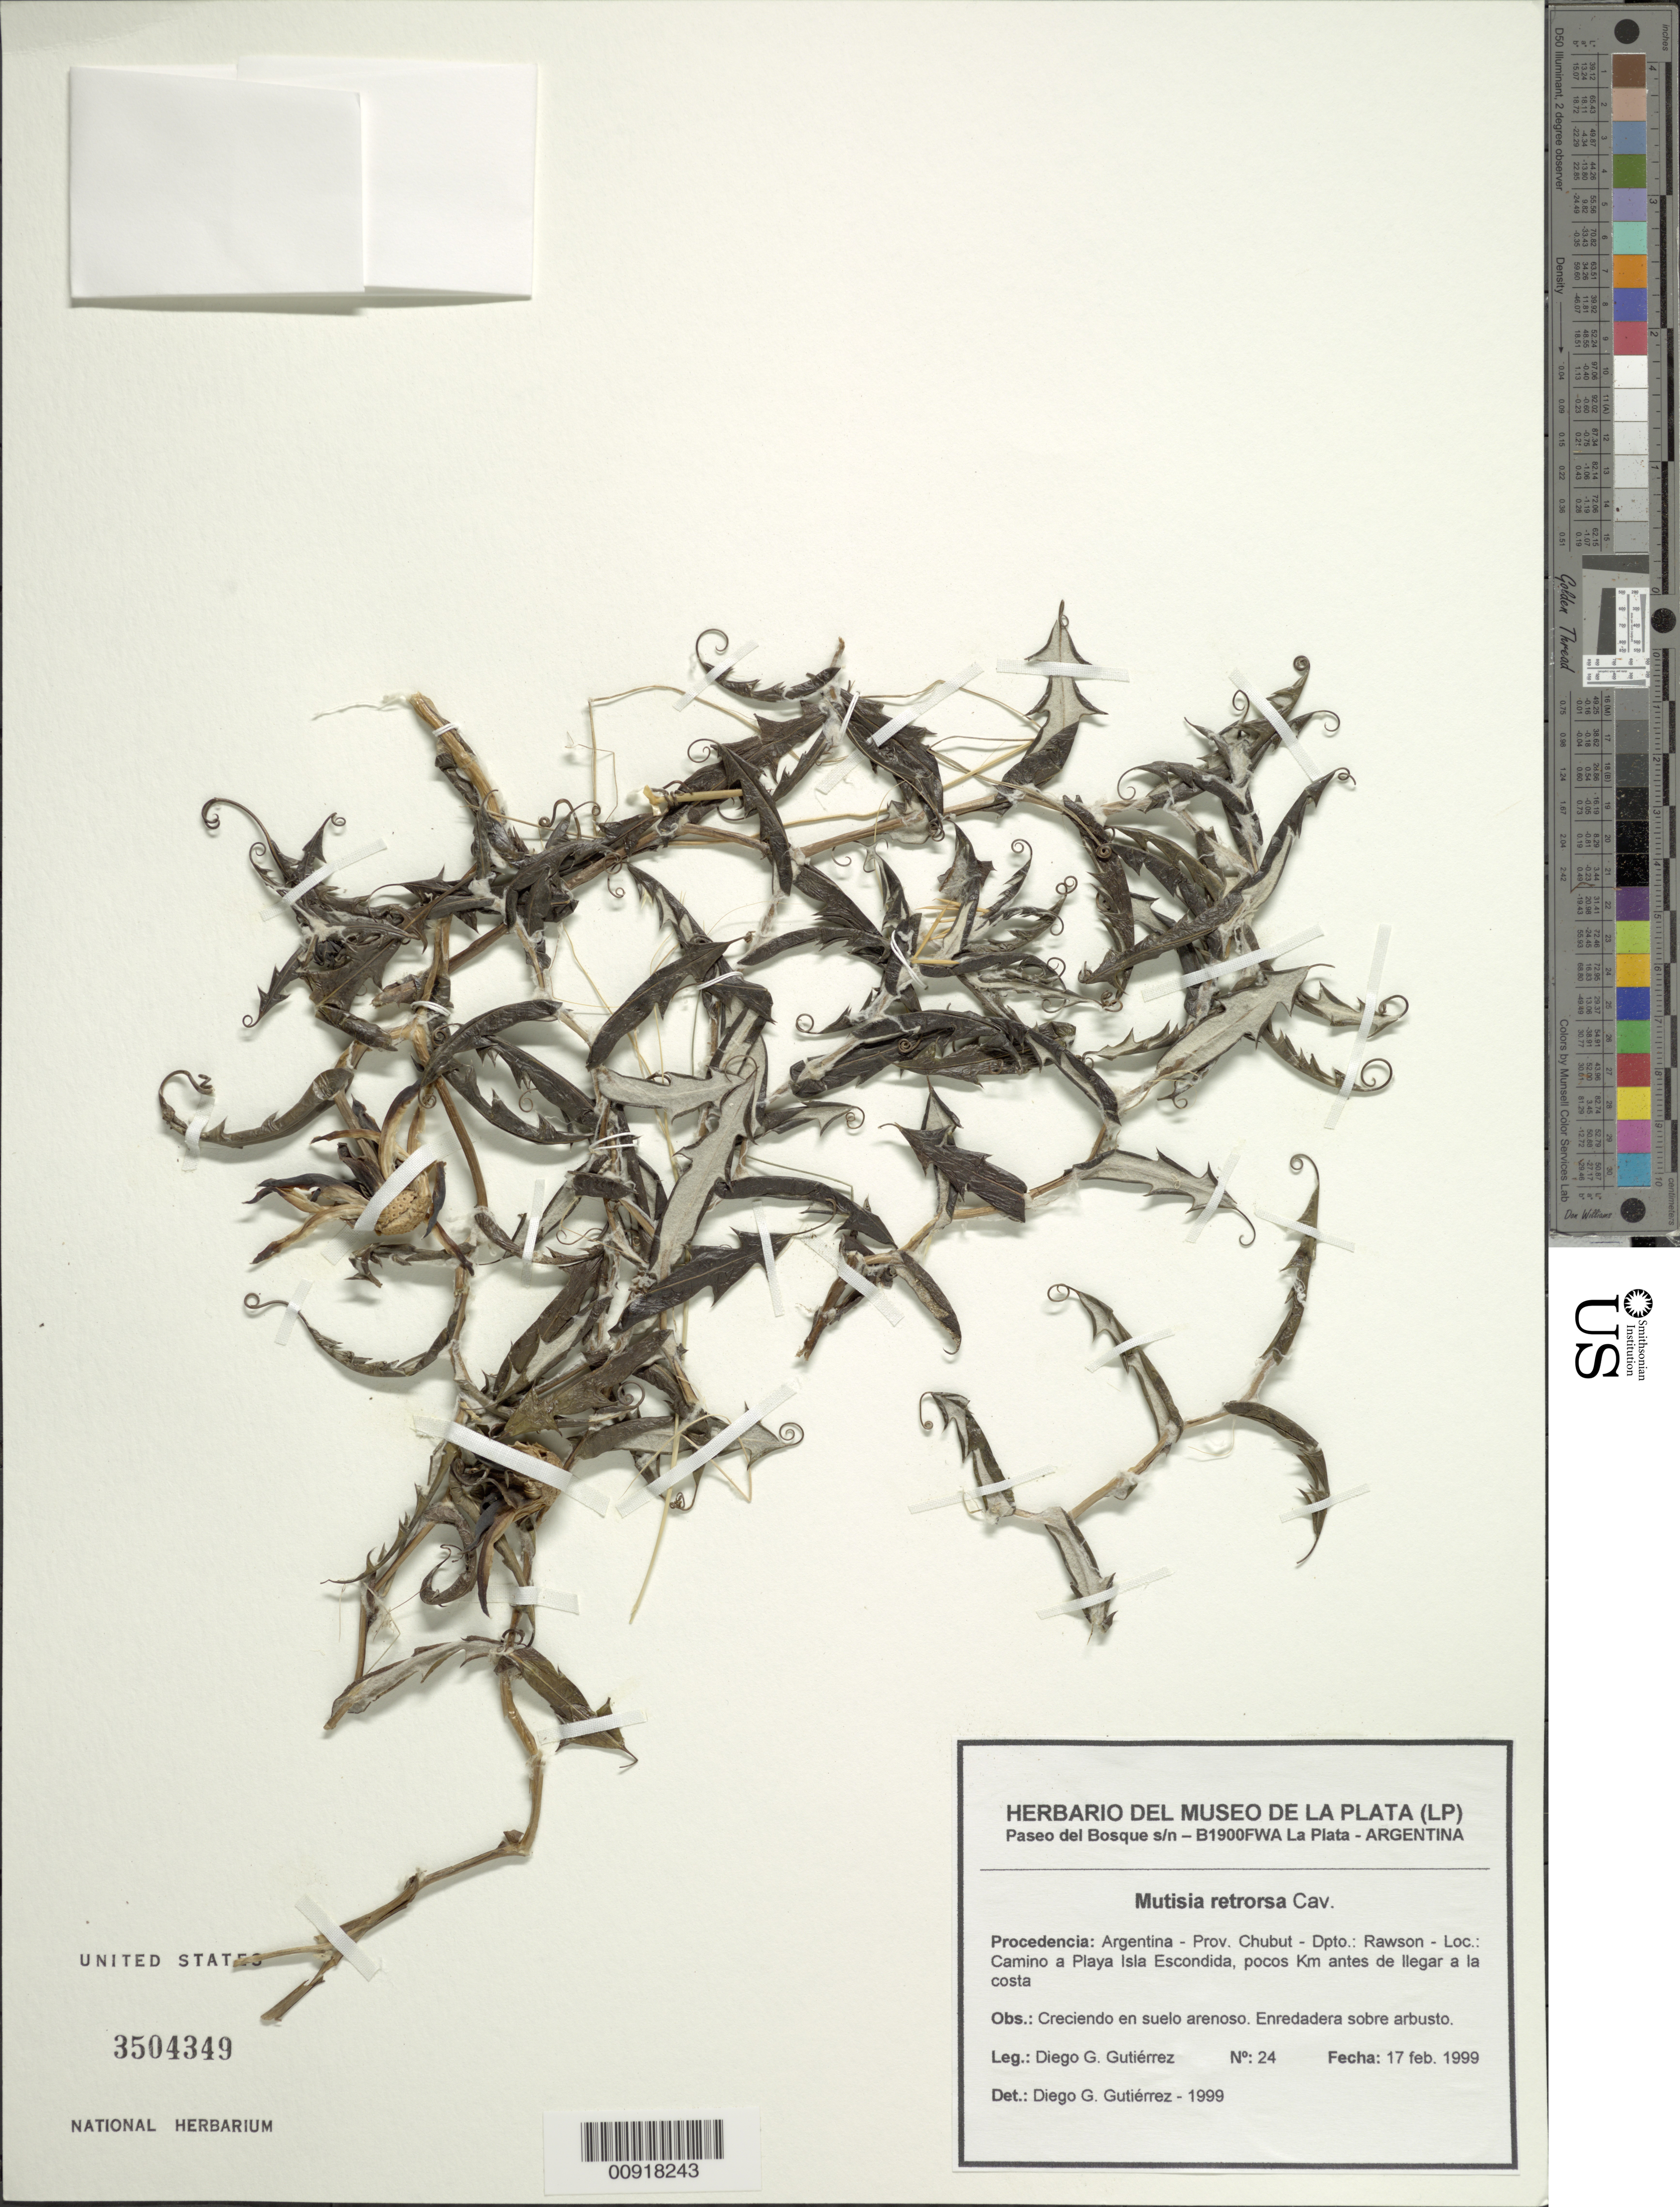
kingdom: Plantae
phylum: Tracheophyta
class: Magnoliopsida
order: Asterales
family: Asteraceae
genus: Mutisia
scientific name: Mutisia retrorsa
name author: Cav.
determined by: Gutierrez, D. G.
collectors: D. G. Gutiérrez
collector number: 24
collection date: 1999-02-17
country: Argentina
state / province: Chubut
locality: Dpto. Rawson, camino a Playa Isla Escondida, pocos km antes de llegar a la costa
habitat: Suelo arenoso, enredadera sobre arbusto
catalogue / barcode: US 3504349